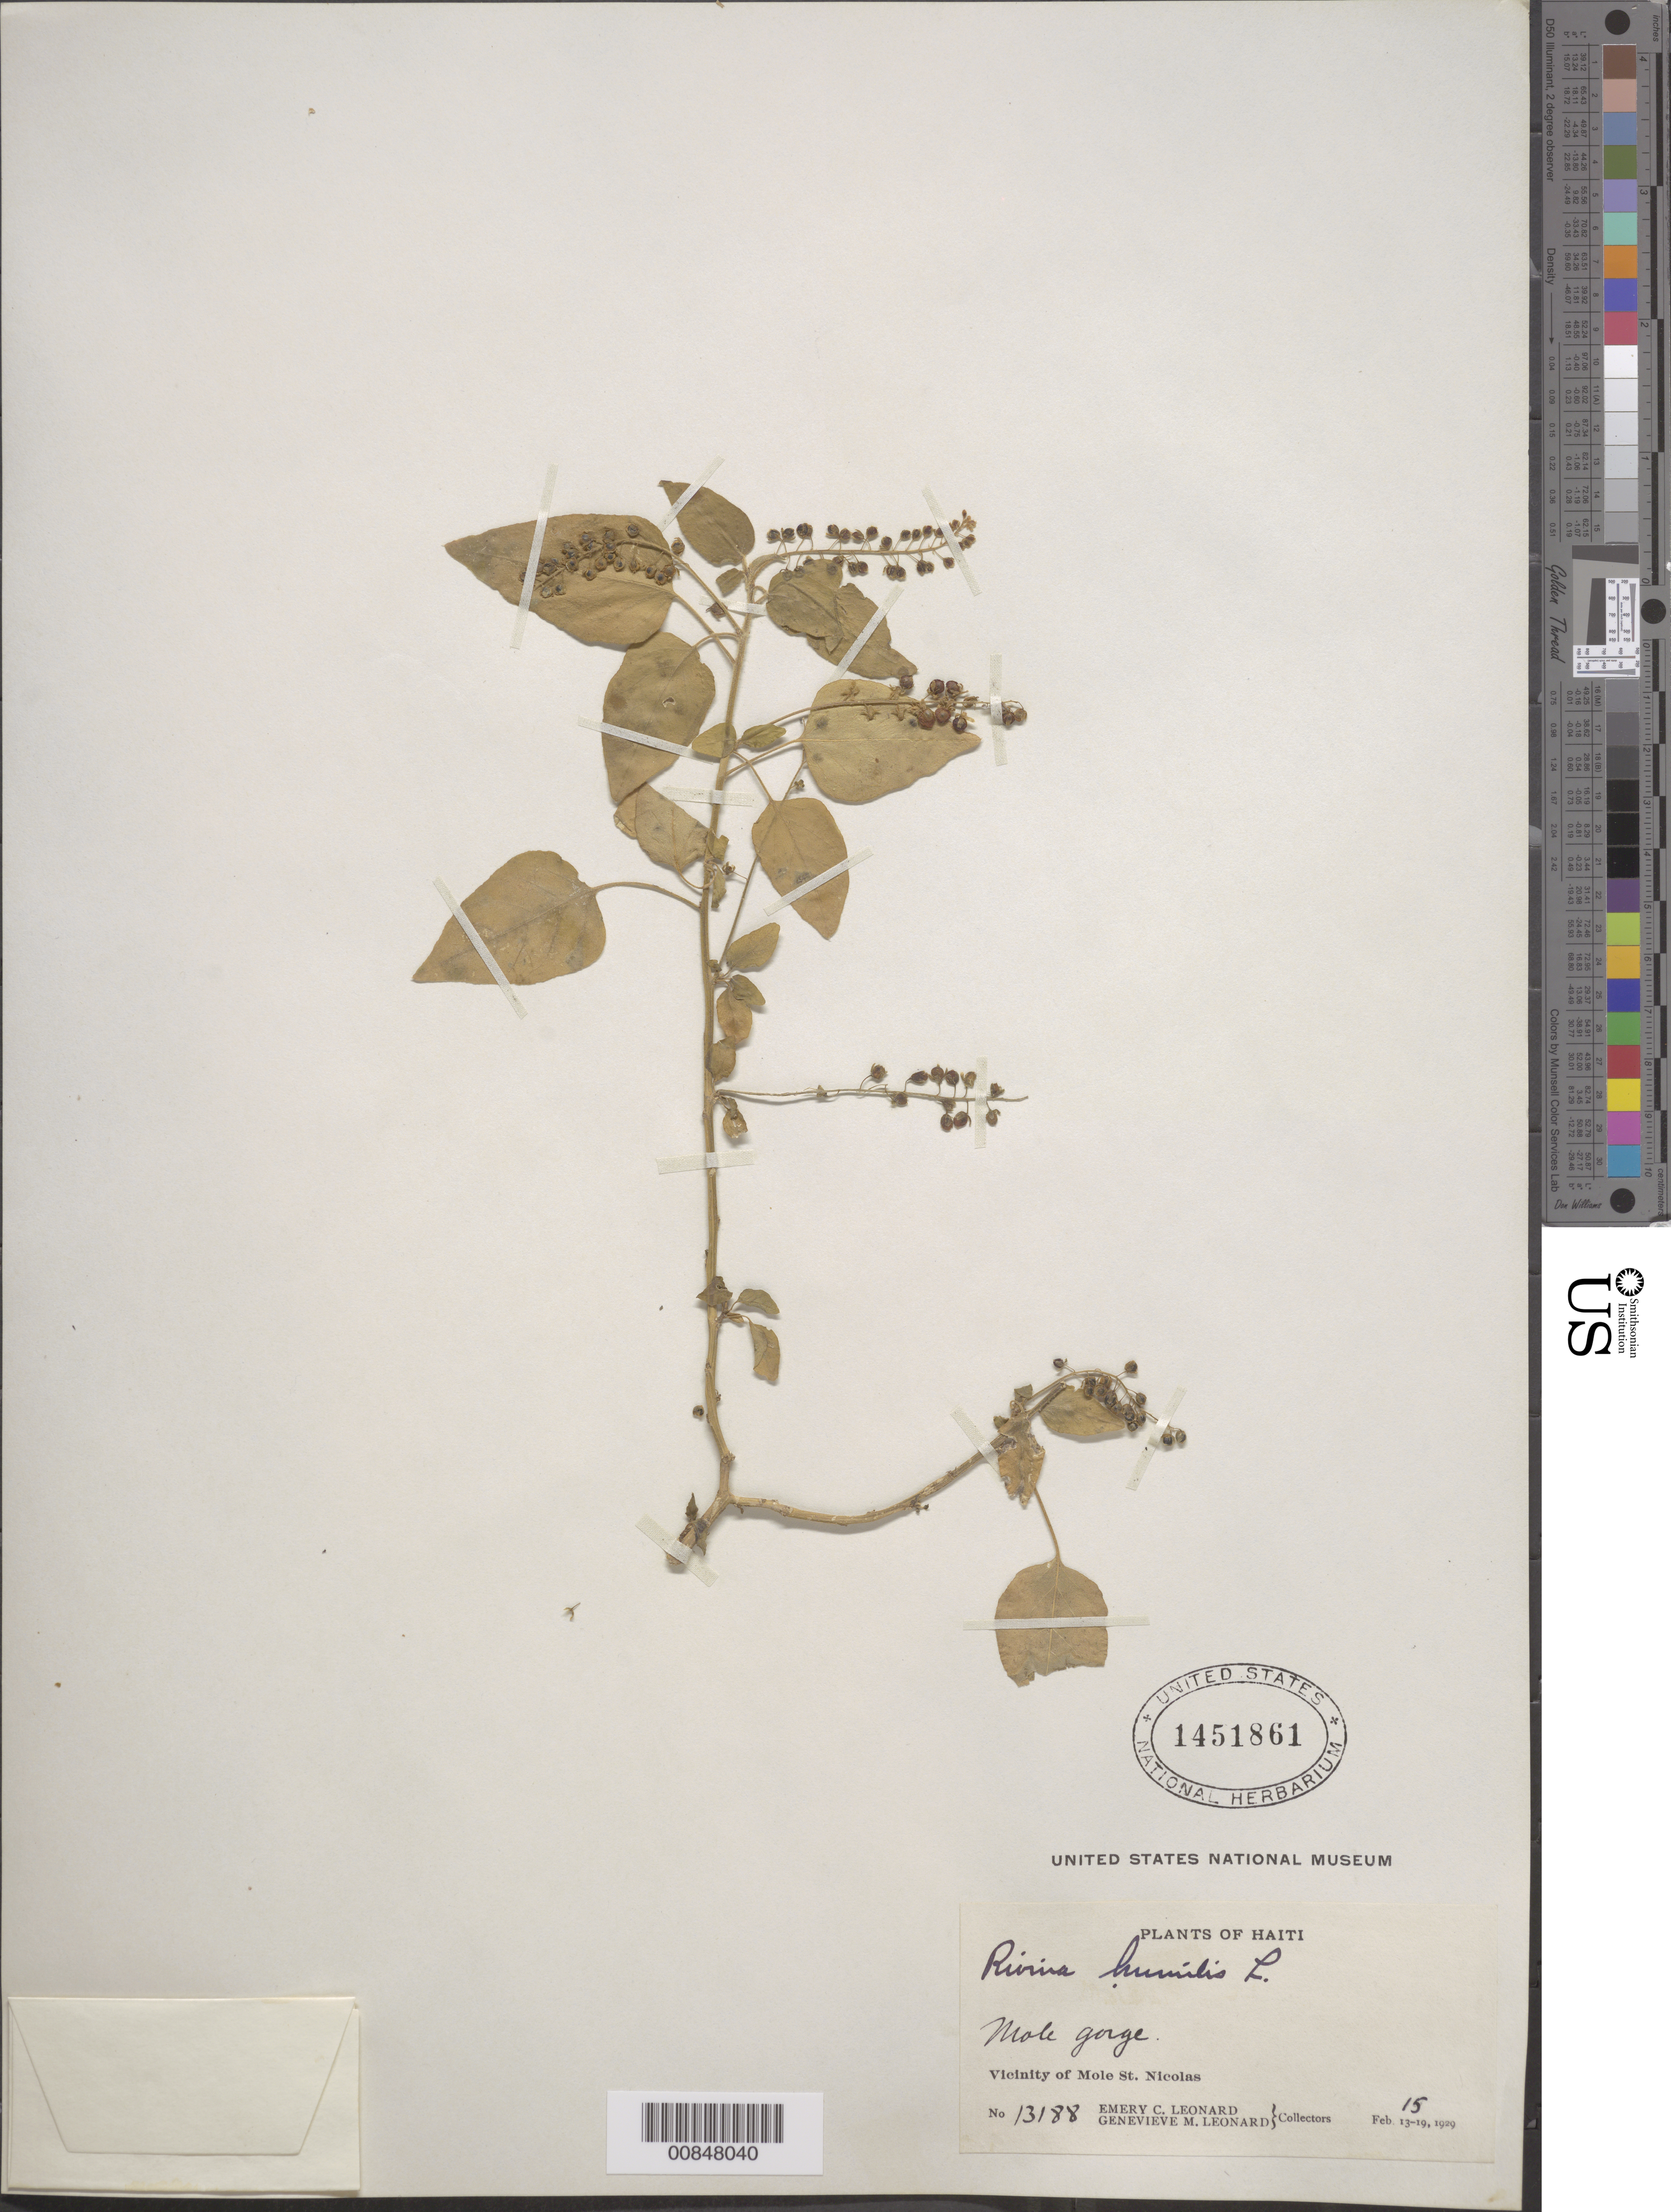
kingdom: Plantae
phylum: Tracheophyta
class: Magnoliopsida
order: Caryophyllales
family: Phytolaccaceae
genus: Rivina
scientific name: Rivina humilis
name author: L.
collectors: E. C. Leonard & G. M. Leonard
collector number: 13188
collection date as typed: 15 Feb 1929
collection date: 1929-02-15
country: Haiti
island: Hispaniola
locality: Vicinity of Mole St. Nicolas. Mole Gorge.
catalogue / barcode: US 1451861